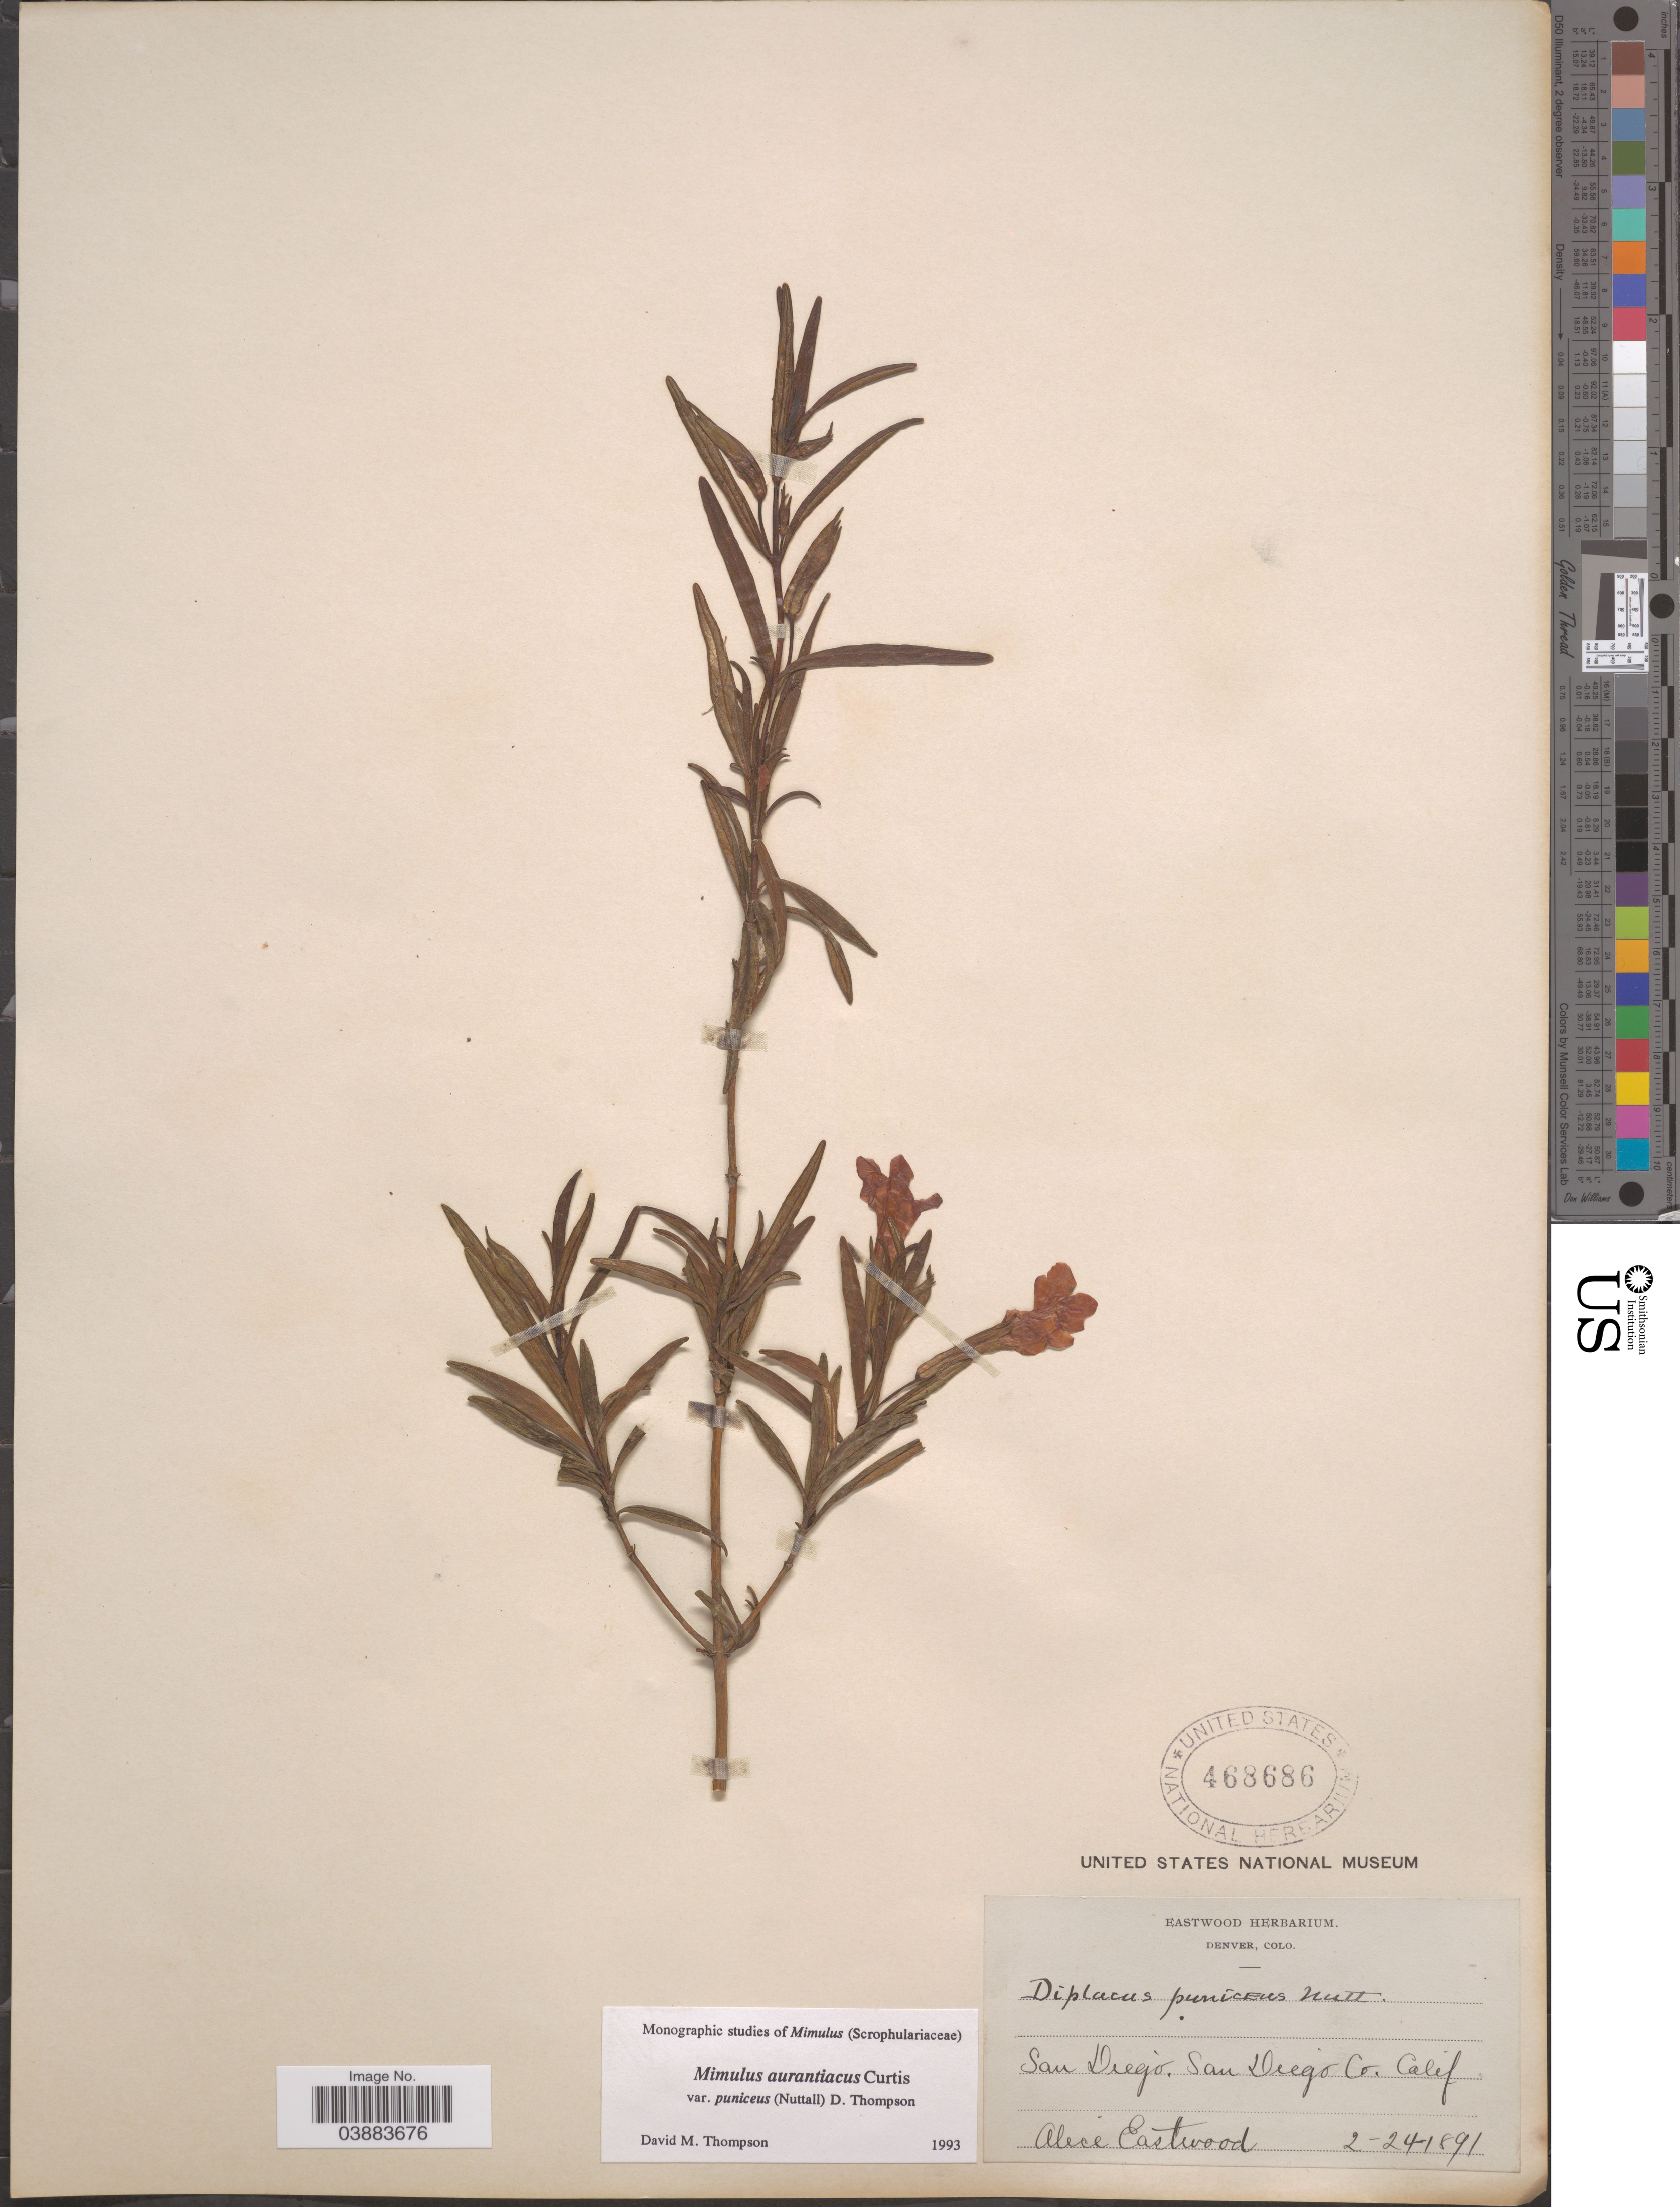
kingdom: Plantae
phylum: Tracheophyta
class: Magnoliopsida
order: Lamiales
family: Phrymaceae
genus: Diplacus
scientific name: Diplacus aurantiacus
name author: (Curtis) Jeps.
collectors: A. Eastwood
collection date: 1891-02-24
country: United States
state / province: California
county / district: San Diego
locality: San Diego. San Diego Co.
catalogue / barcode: US 468686